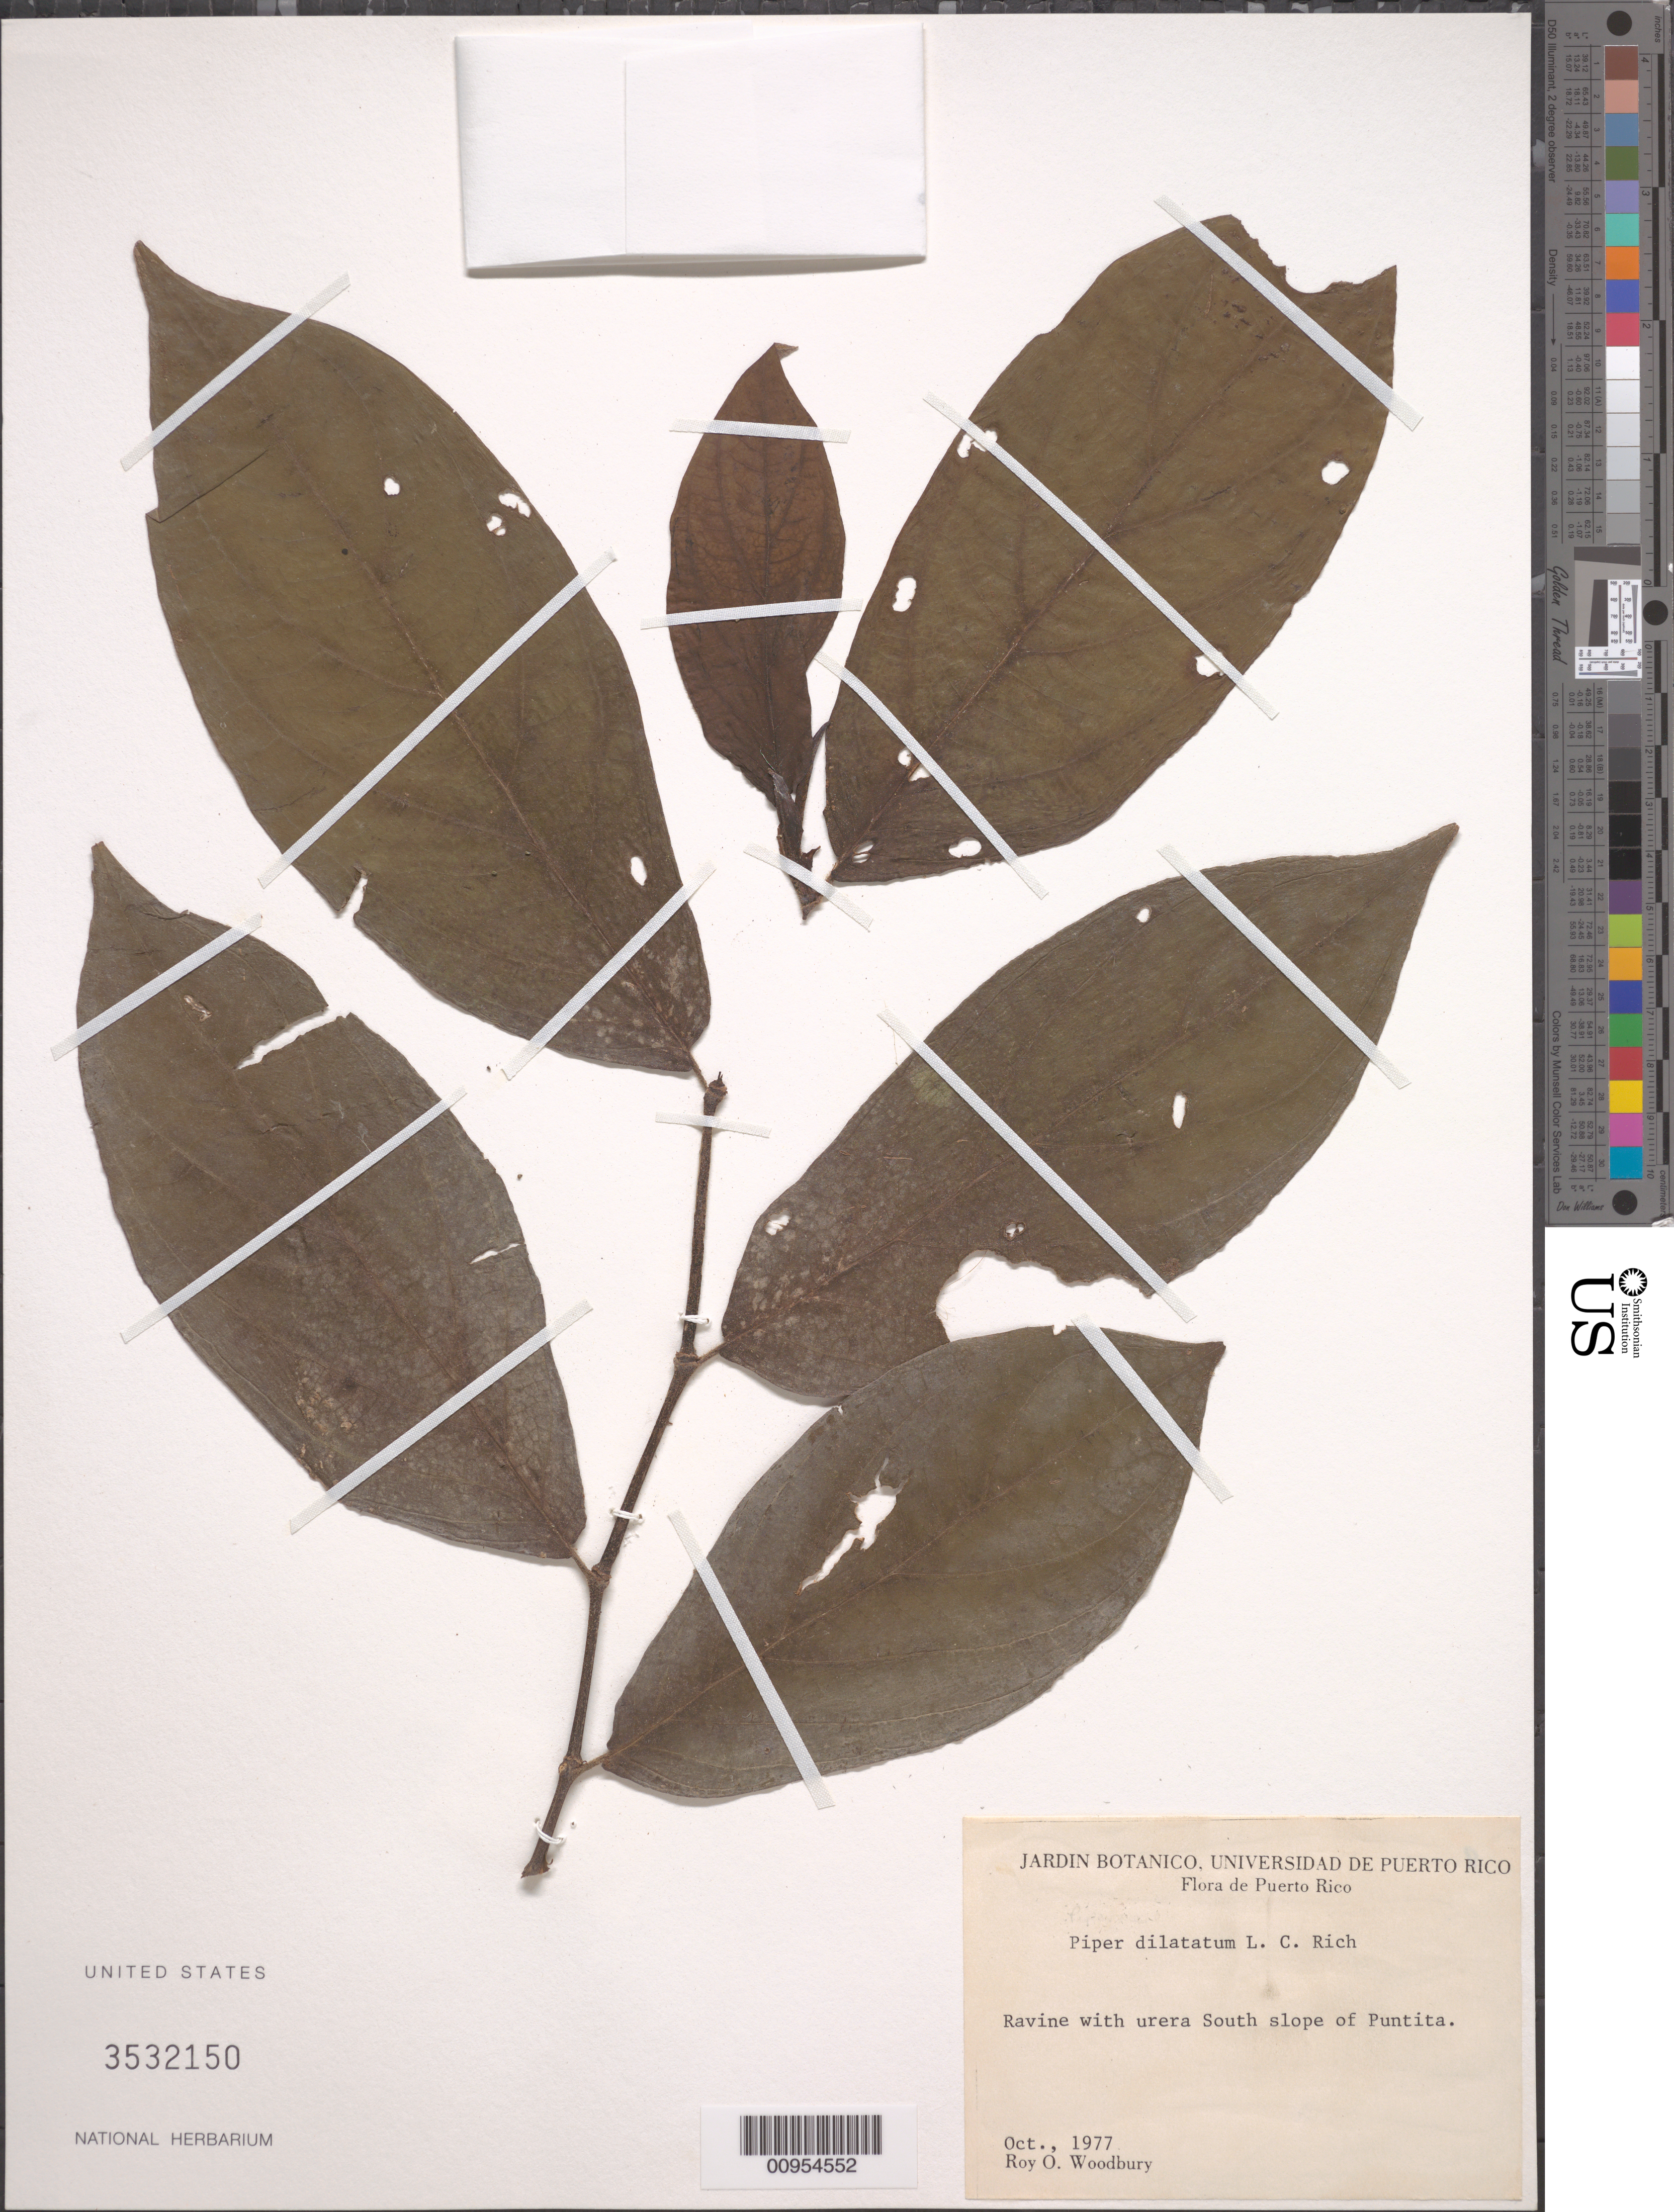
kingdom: Plantae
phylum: Tracheophyta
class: Magnoliopsida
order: Piperales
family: Piperaceae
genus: Piper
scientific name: Piper dilatatum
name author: Rich.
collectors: R. O. Woodbury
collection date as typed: Oct 1977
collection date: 1977-10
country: Puerto Rico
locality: South slope of Puntita.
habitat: Ravine with Urera.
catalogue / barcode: US 3532150